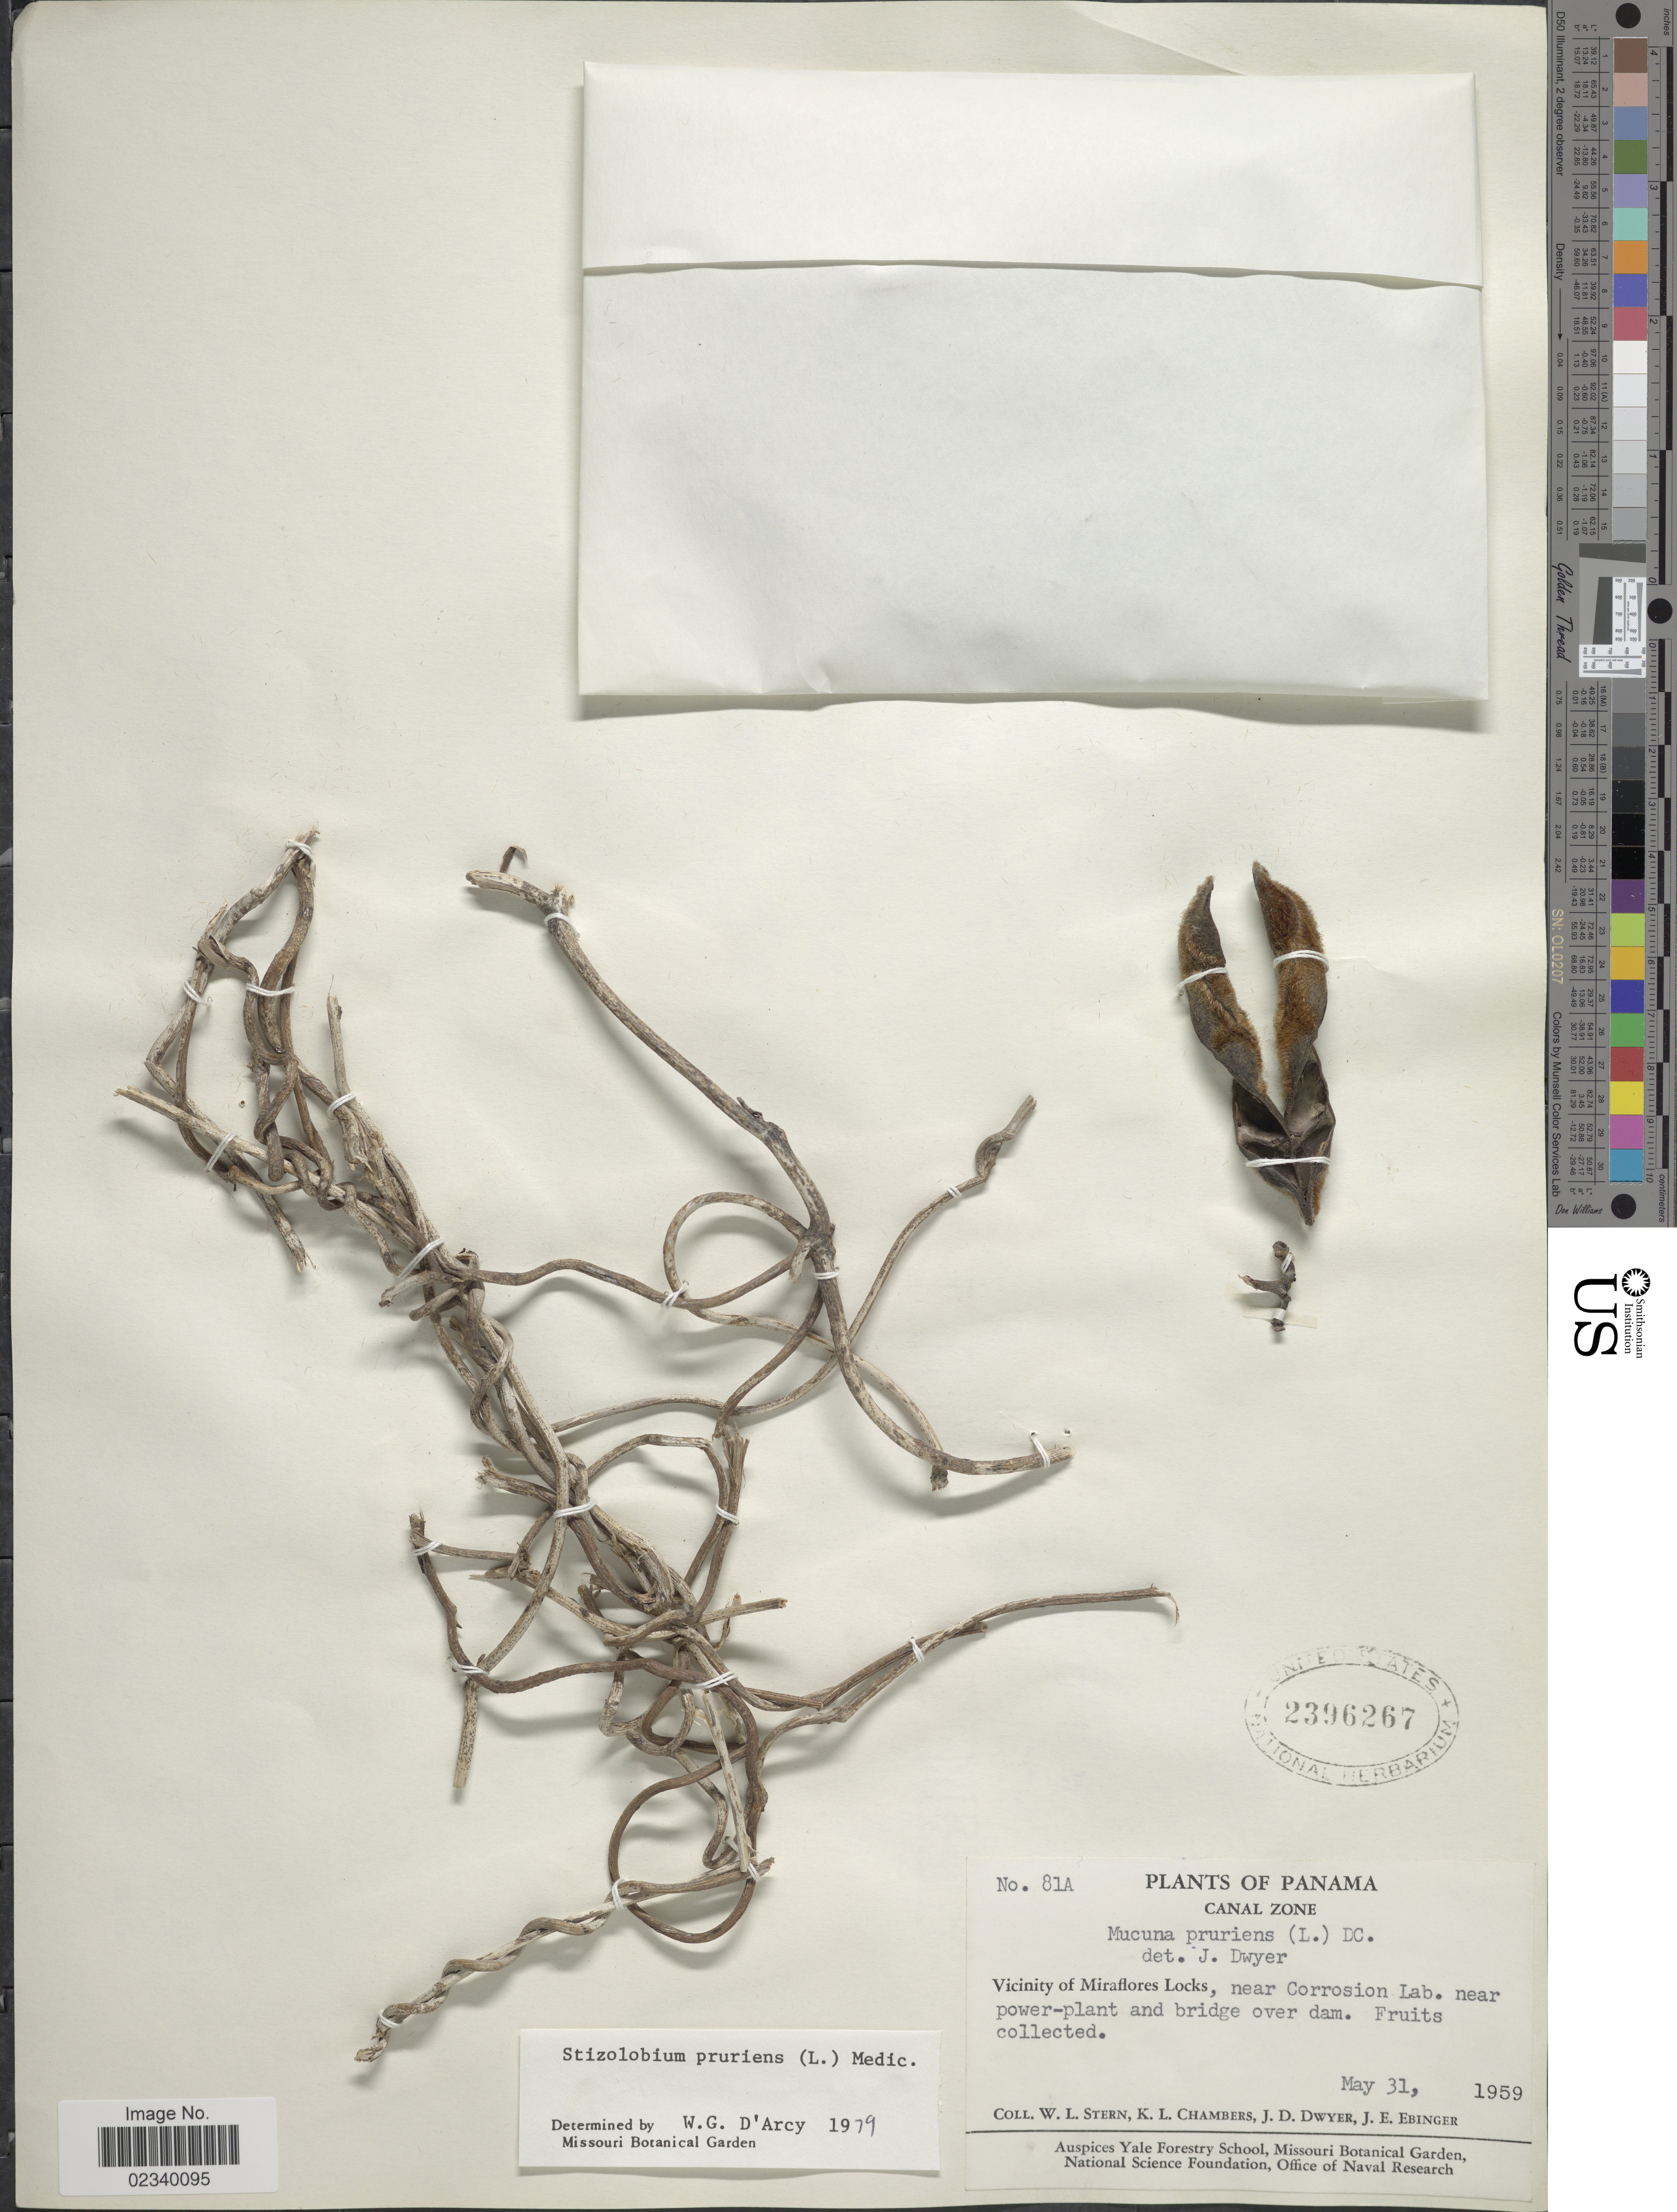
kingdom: Plantae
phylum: Tracheophyta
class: Magnoliopsida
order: Fabales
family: Fabaceae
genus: Mucuna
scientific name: Mucuna pruriens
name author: (L.) DC.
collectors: W. L. Stern, K. Chambers, J. D. Dwyer & J. Ebinger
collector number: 81A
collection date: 1959-05-31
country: Panama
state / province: Panamá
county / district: Canal Zone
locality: Canal Zone. Vicinity of Miraflores Locks, near Corrosion Lab. near power-plant and bridge over dam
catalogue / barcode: US 2396267